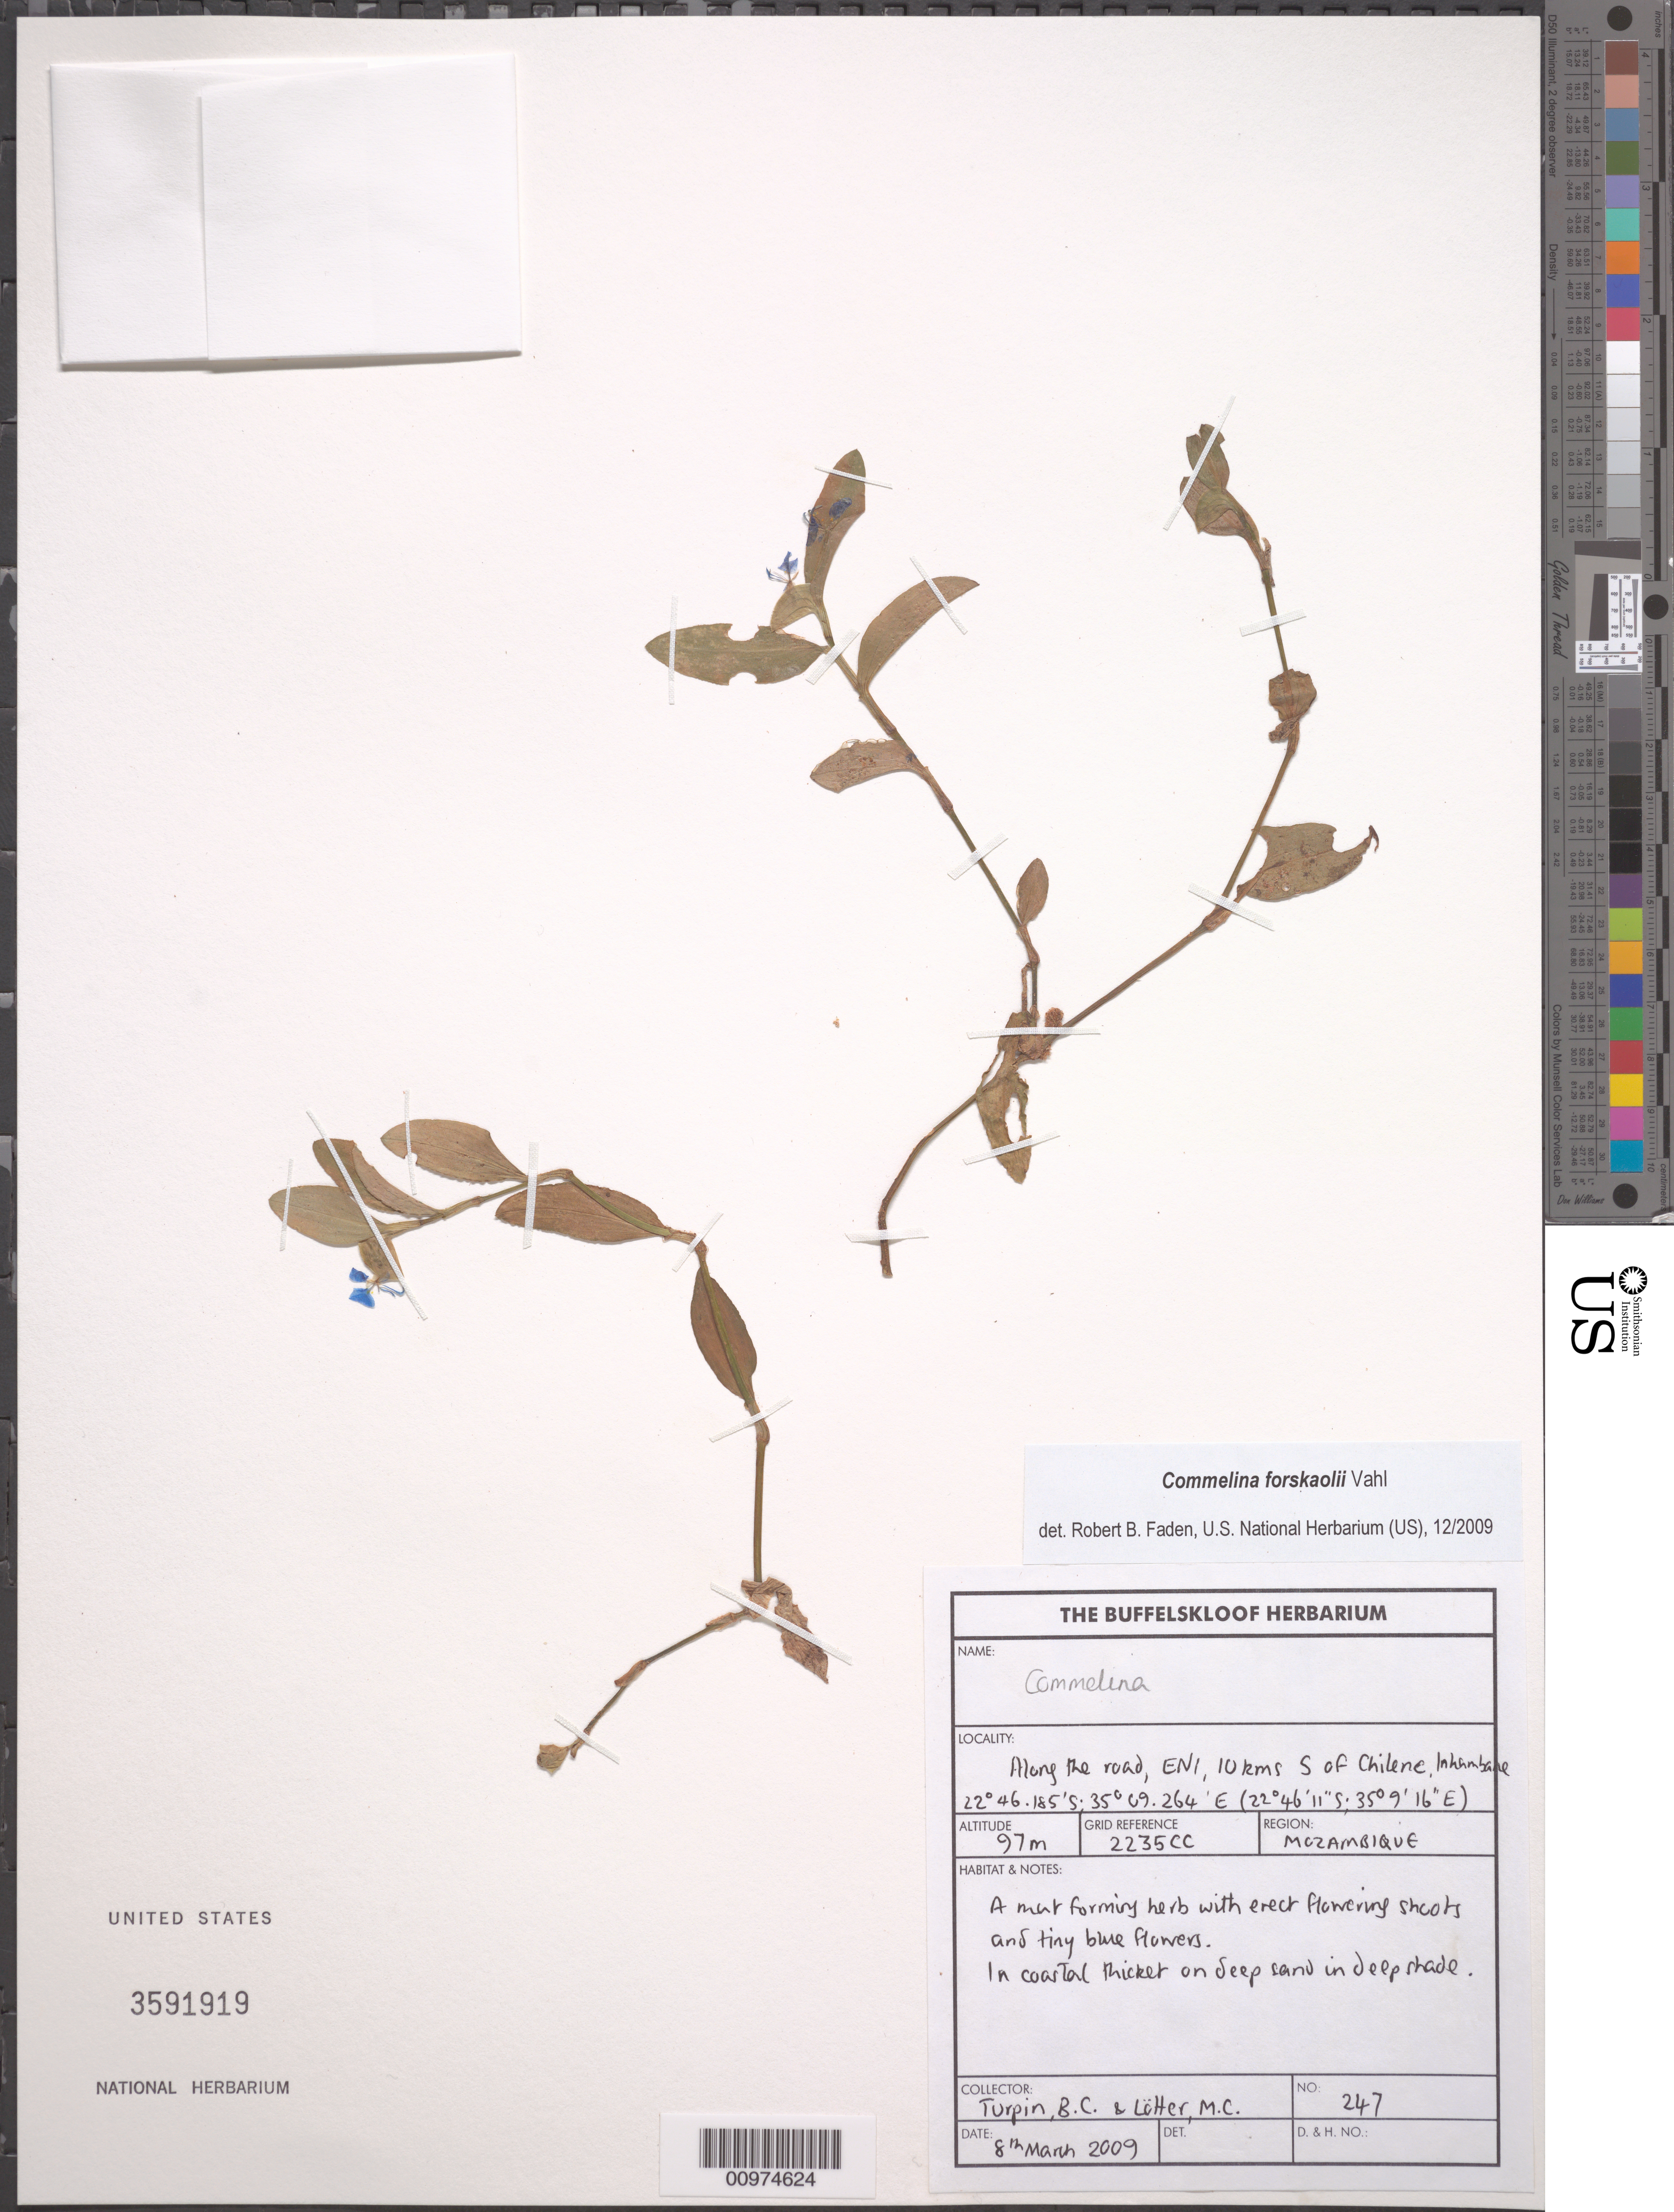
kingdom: Plantae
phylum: Tracheophyta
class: Liliopsida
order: Commelinales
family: Commelinaceae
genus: Commelina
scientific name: Commelina forskaolii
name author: Vahl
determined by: Faden, Robert B., (US), Smithsonian Institution - National Museum of Natural History (UNITED STATES)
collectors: B. C. Turpin & M. Lötter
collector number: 247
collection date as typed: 08 Mar 2009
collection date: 2009-03-08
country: Mozambique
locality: Along the road, EN1, 10 kms S of Chilenc, Inhambare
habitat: In coastal thicket on deep sand in deep shade.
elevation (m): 97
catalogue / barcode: US 3591919